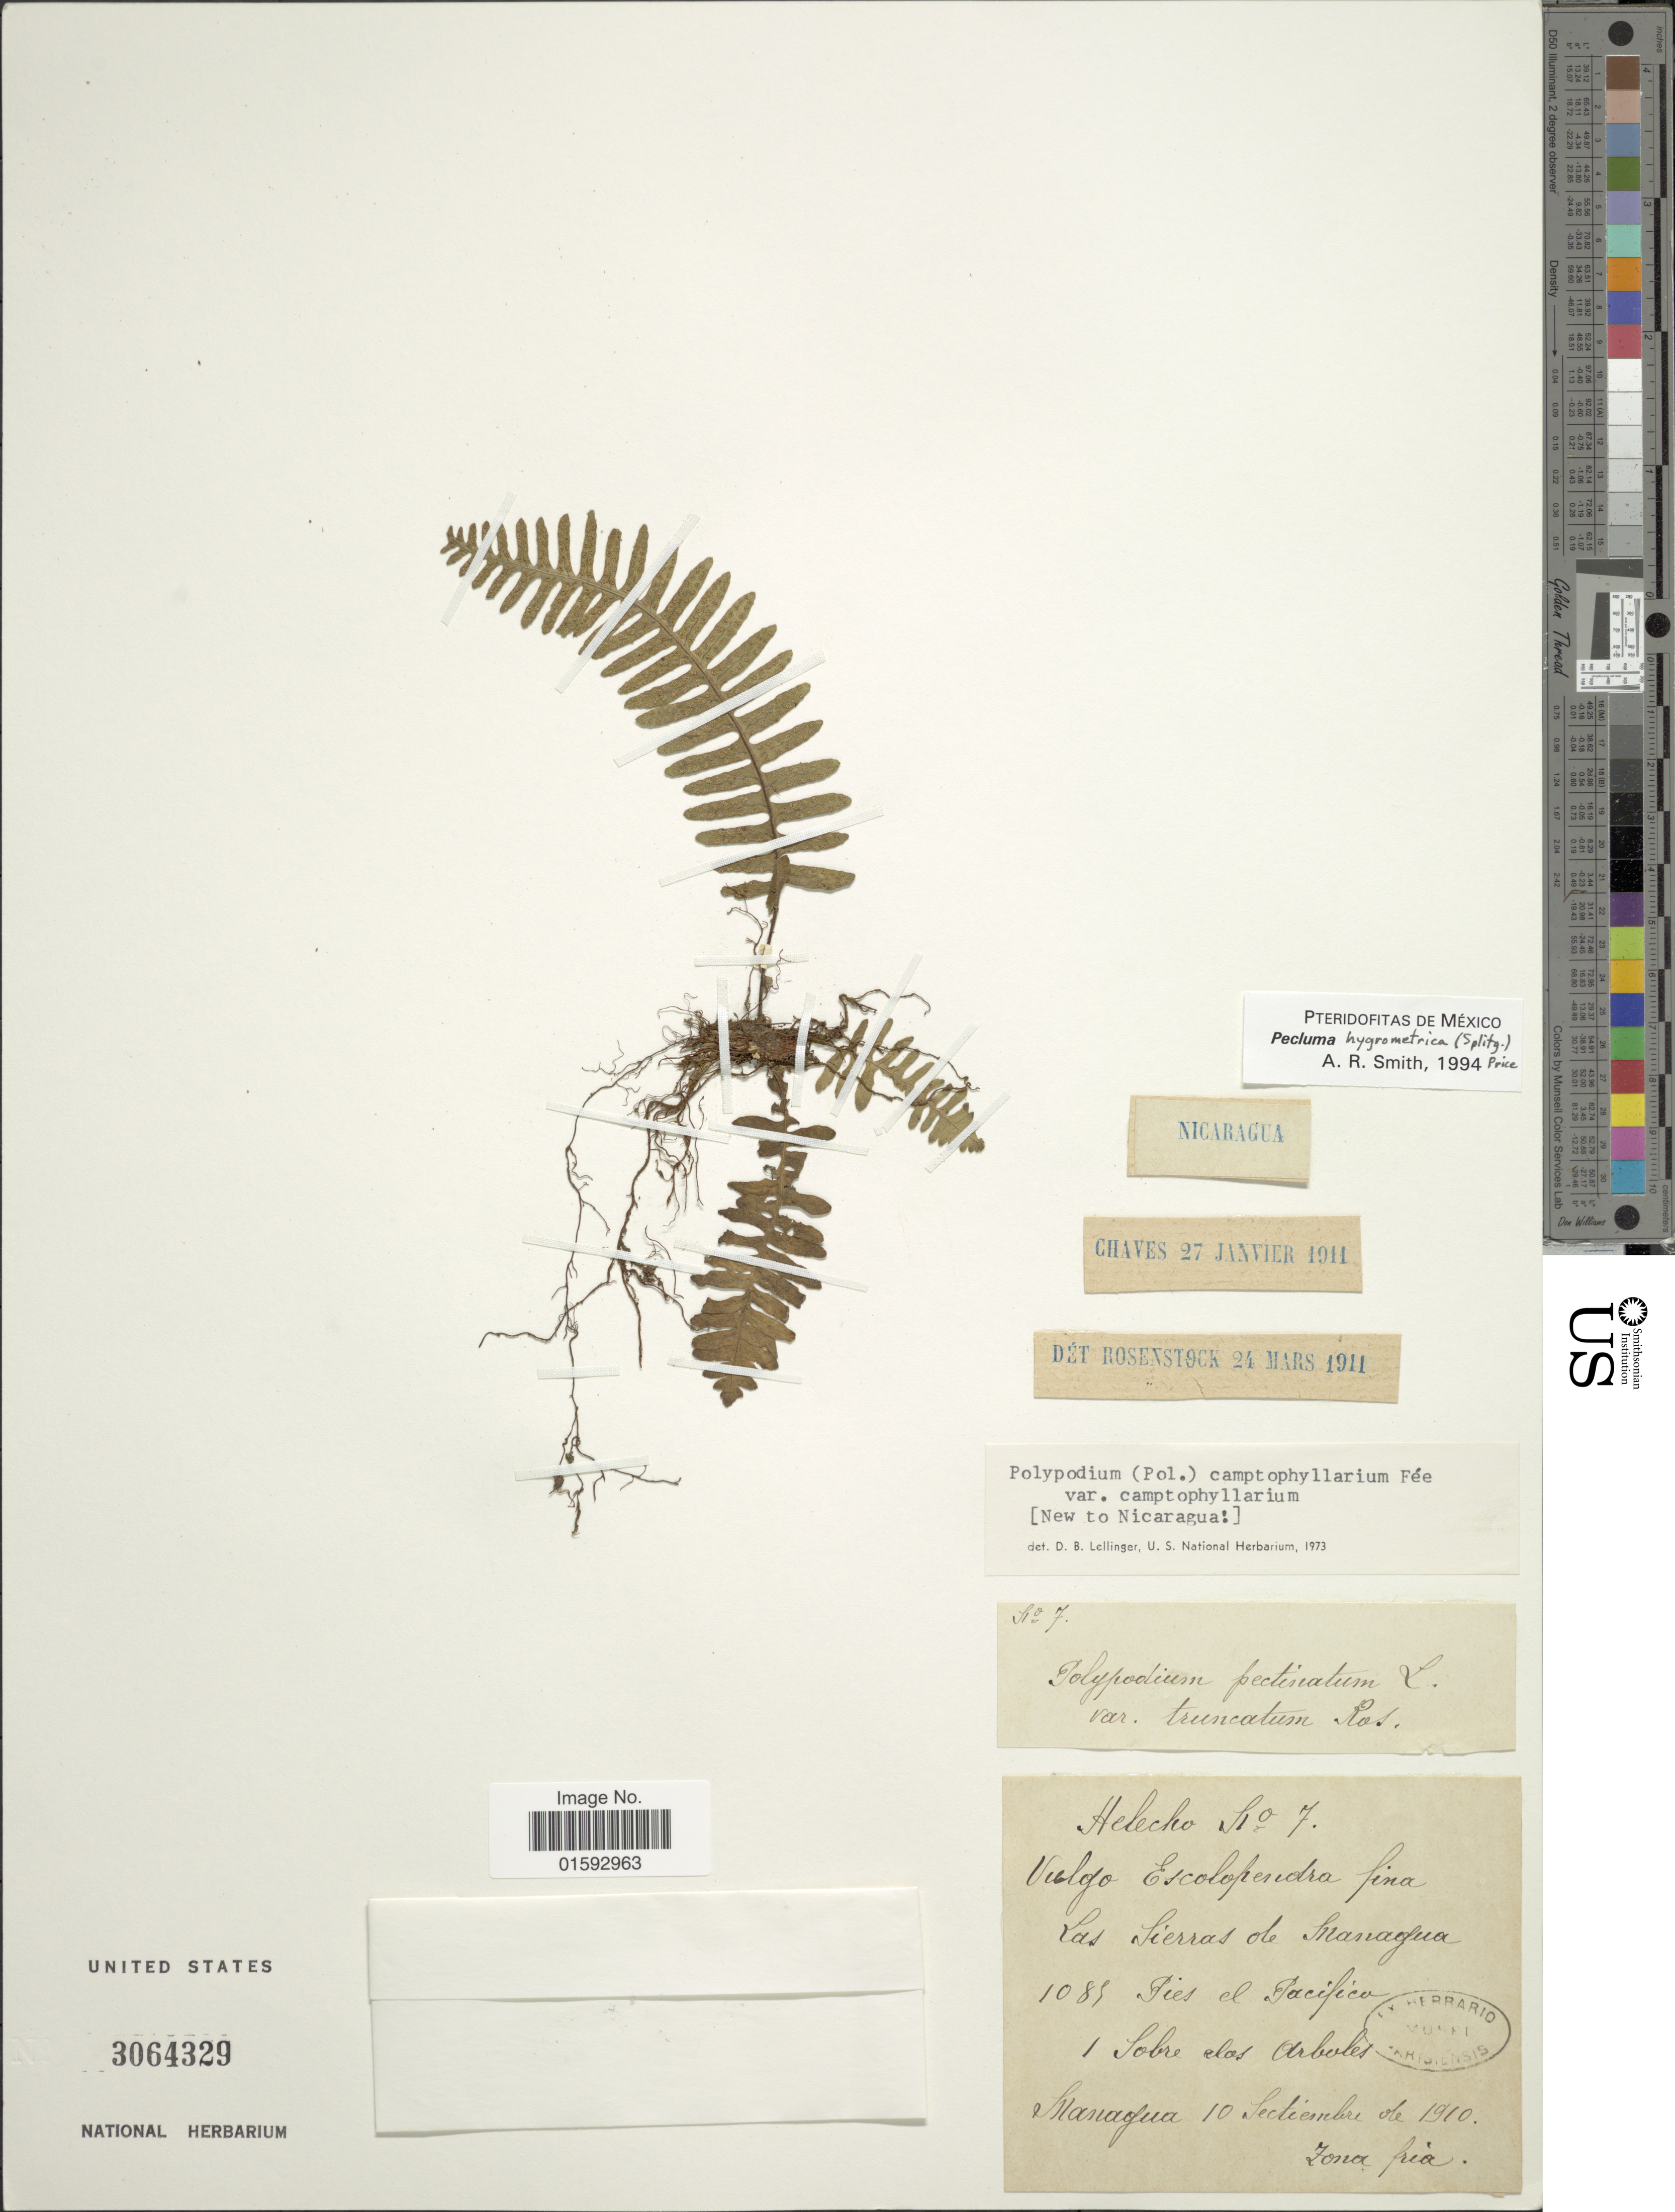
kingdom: Plantae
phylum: Tracheophyta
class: Polypodiopsida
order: Polypodiales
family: Polypodiaceae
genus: Pecluma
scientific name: Pecluma hygrometrica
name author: (Splitg.) M.G. Price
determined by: Smith, Alan R., (UC)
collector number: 7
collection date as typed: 10 Sectiembre de 1910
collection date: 1910-09-10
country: Nicaragua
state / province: Managua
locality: Las Sierras de Managua. 1085 Pies el Pacifico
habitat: Vulgo Escolopendro fina.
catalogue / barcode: US 3064329